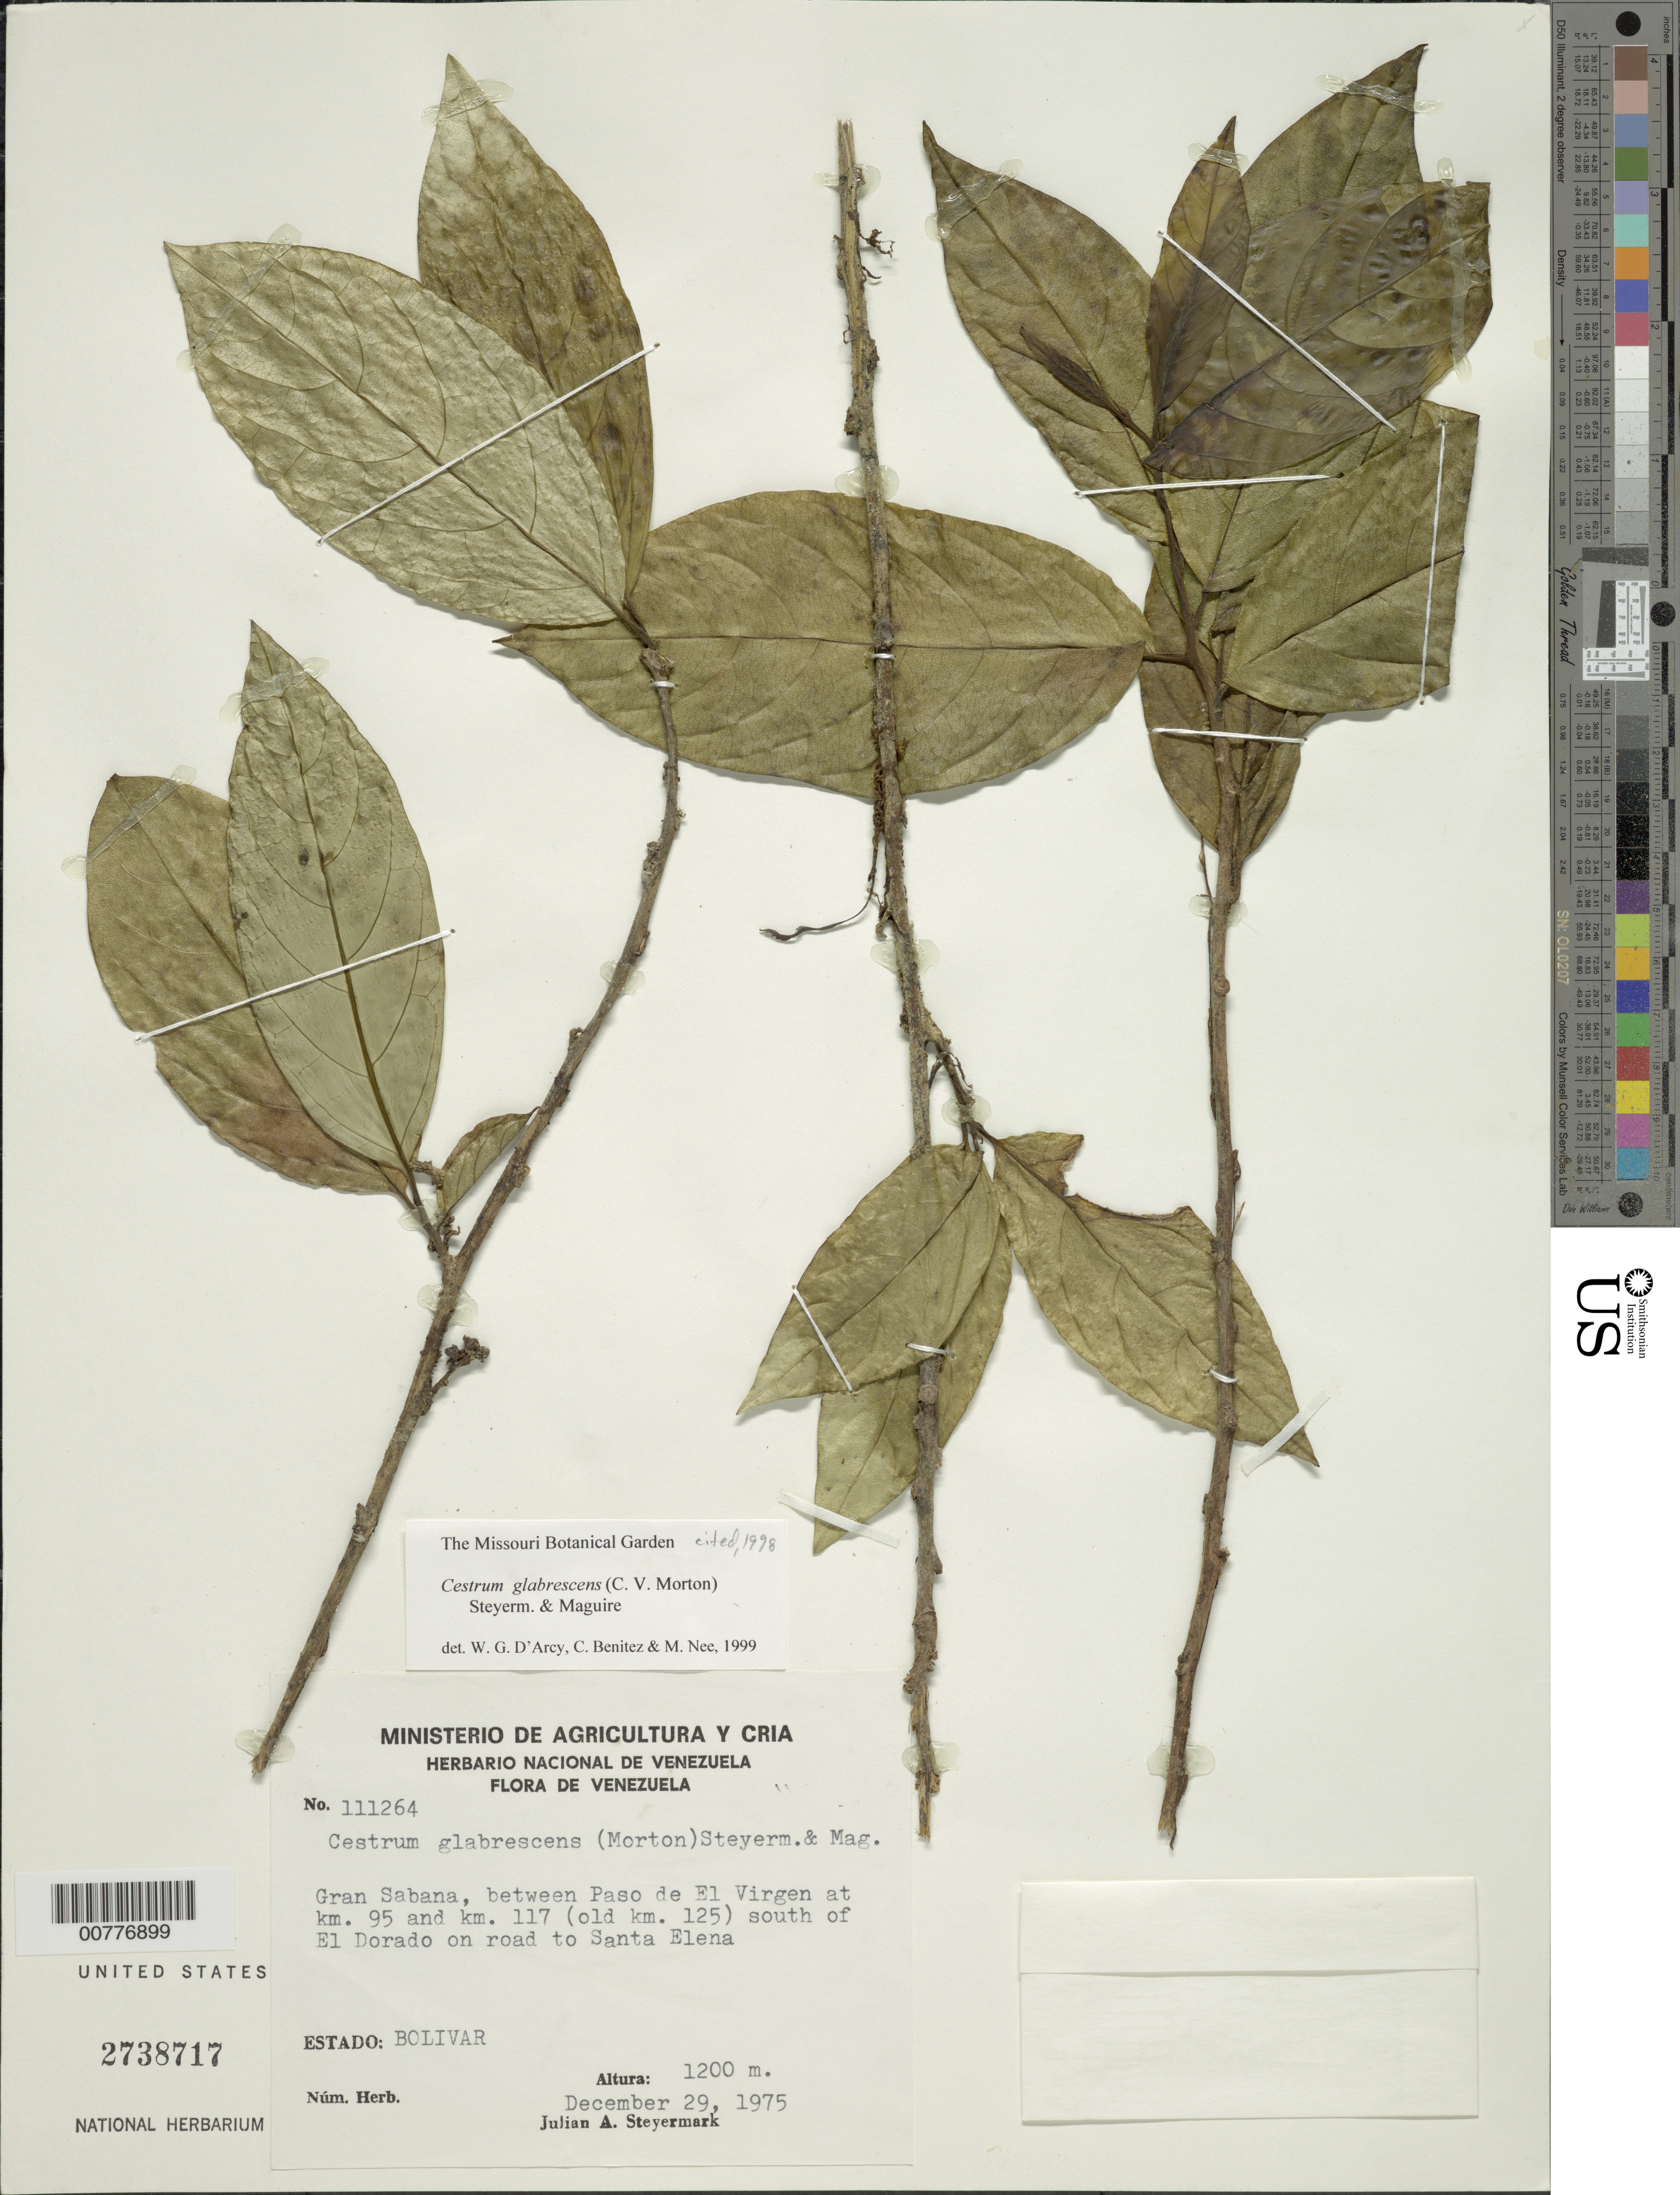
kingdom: Plantae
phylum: Tracheophyta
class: Magnoliopsida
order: Solanales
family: Solanaceae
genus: Cestrum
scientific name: Cestrum glabrescens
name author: (C.V. Morton) Steyerm. & Maguire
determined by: D'Arcy, W. G.; Benítez, C. E.; Nee, M. H.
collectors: J. Steyermark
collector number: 111264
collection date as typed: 29-Dec-75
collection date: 1975-12-29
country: Venezuela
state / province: Bolívar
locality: Gran Sabana, Paso de El Virgen at km 95 to km 117, S of El Dorado on road to Sta. Elena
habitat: Along road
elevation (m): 1200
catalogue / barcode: US 2738717